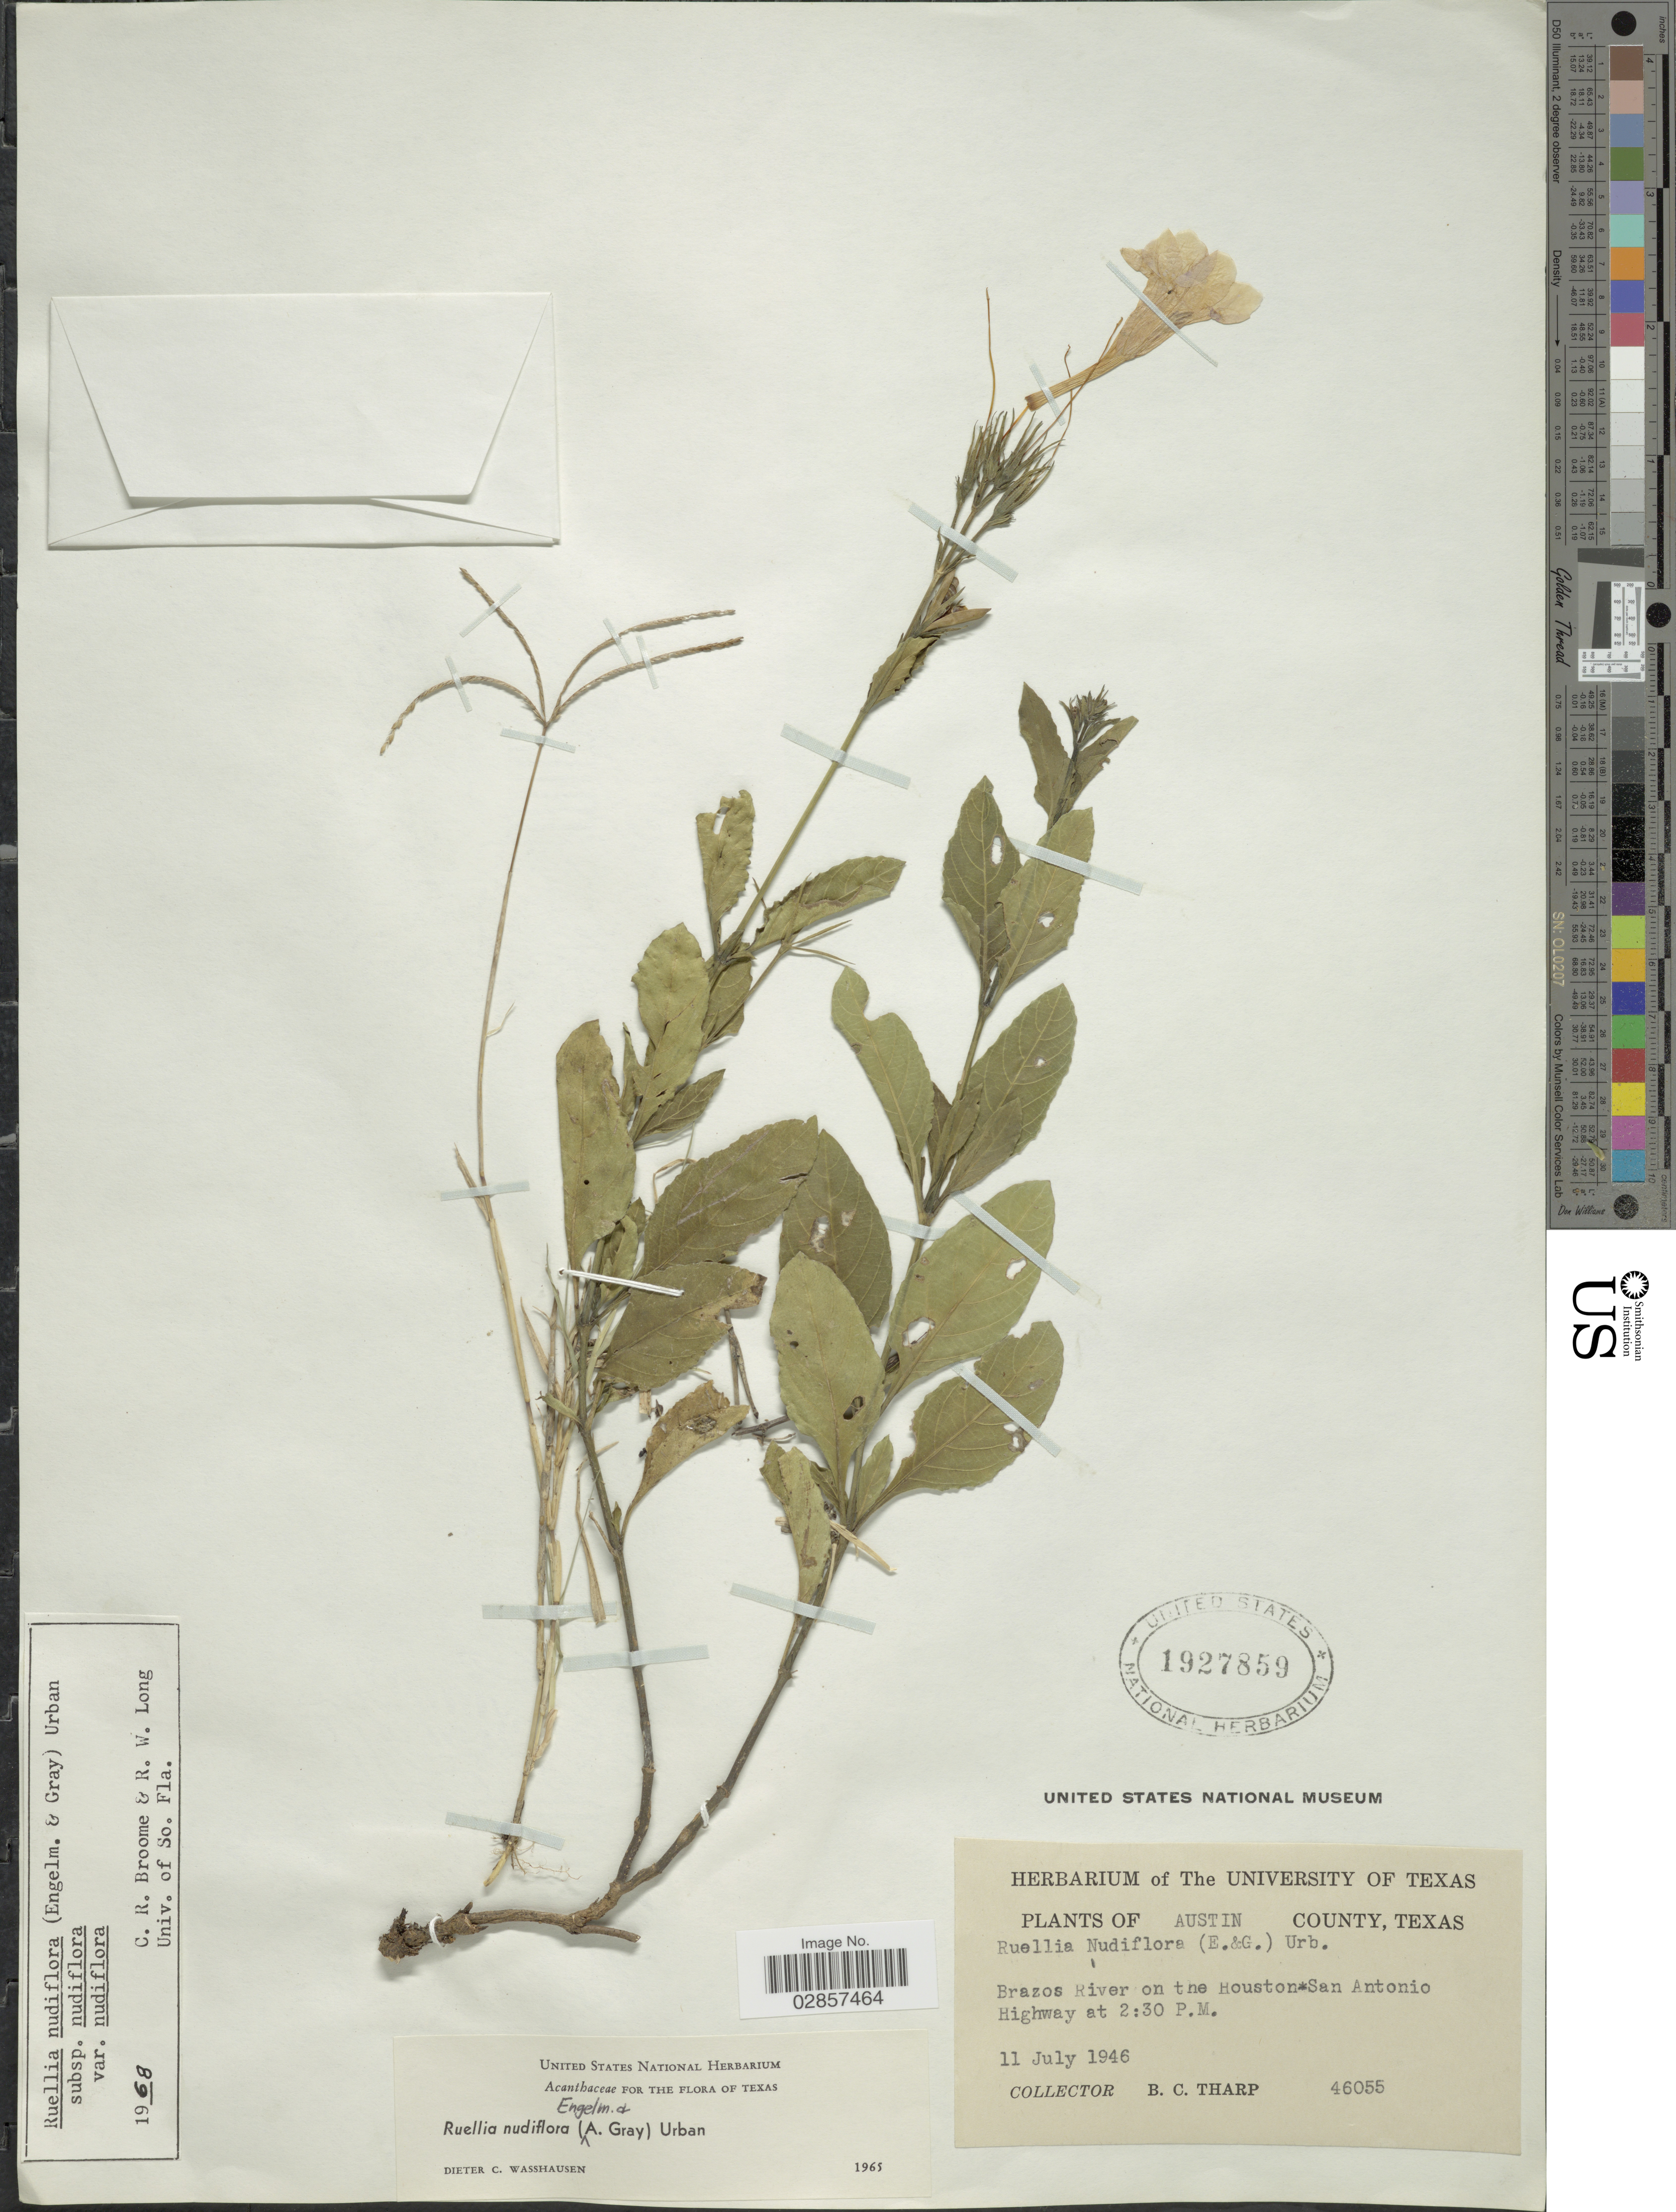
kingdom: Plantae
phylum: Tracheophyta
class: Magnoliopsida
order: Lamiales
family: Acanthaceae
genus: Ruellia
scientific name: Ruellia nudiflora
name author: (Engelm. & A. Gray) Urb.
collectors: B. C. Tharp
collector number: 46055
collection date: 1946-07-11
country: United States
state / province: Texas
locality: Austin County, Texas, Brazos River on the Houston, San Antonio Highway at 2:30 P.M.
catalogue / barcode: US 1927859